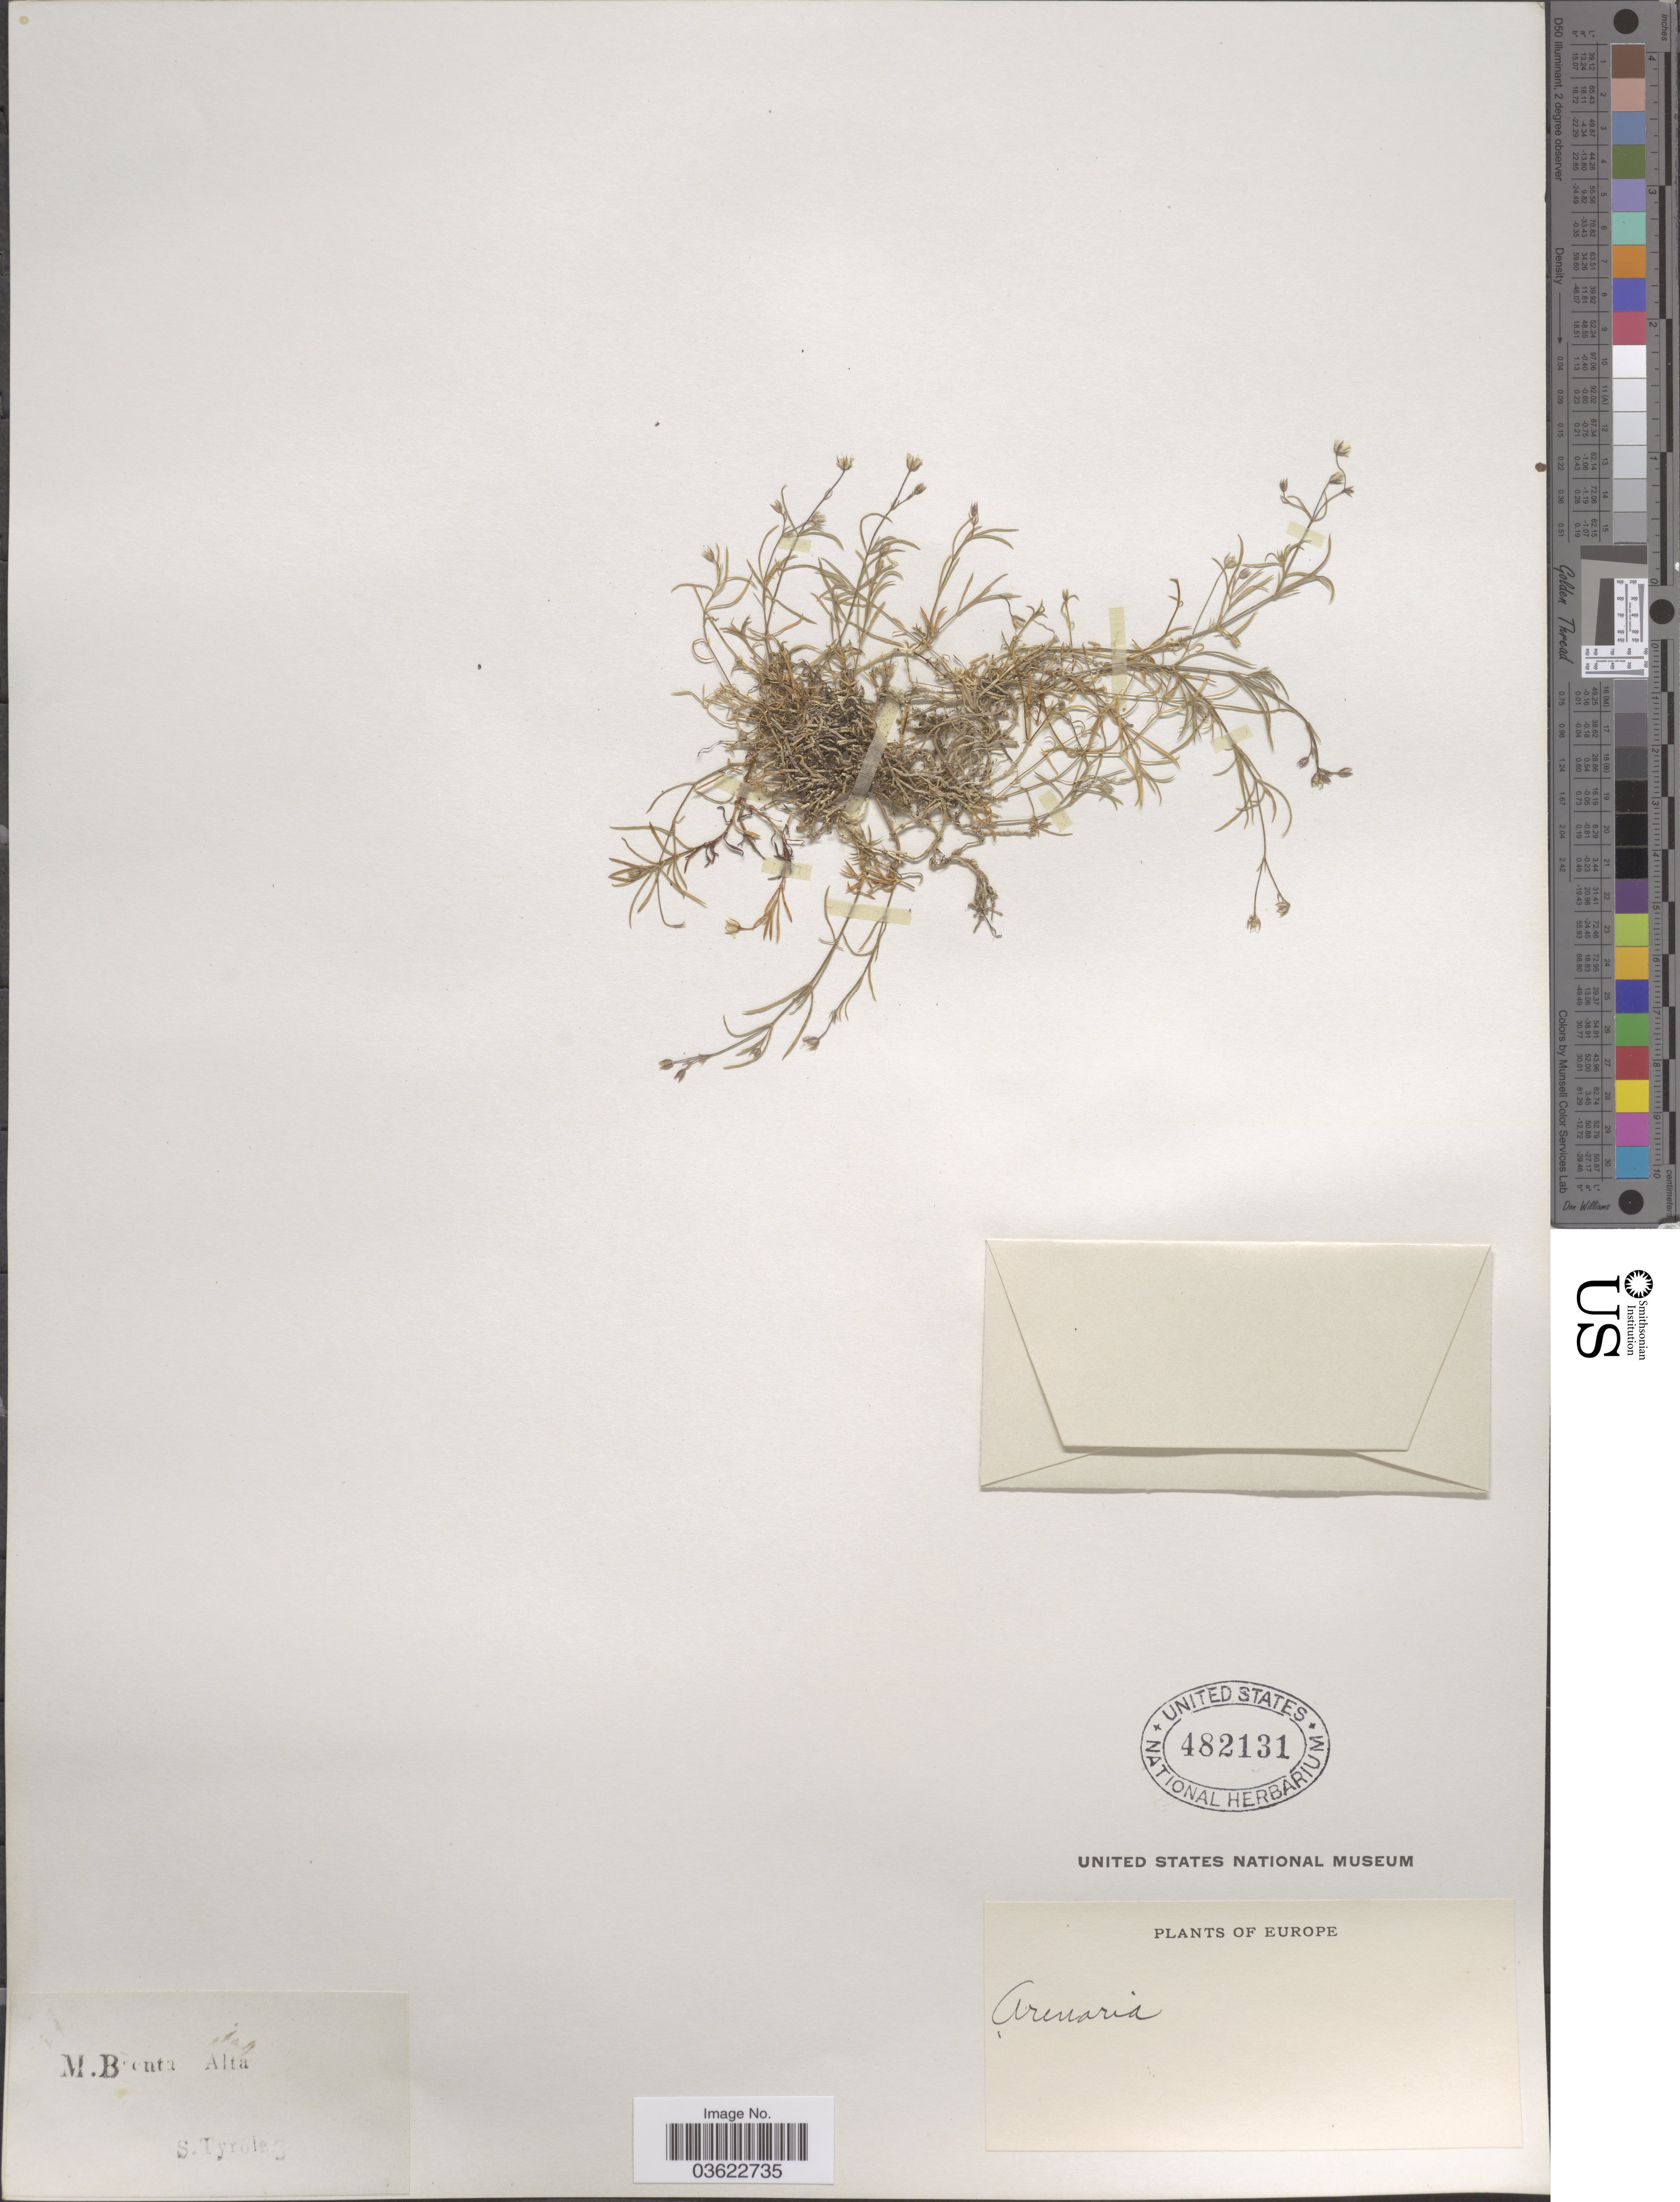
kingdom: Plantae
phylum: Tracheophyta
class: Magnoliopsida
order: Caryophyllales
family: Caryophyllaceae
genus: Arenaria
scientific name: Arenaria sp.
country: Italy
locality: M.B. [illegible text]nta Alta. S. Tyrole. Europe.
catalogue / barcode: US 482131